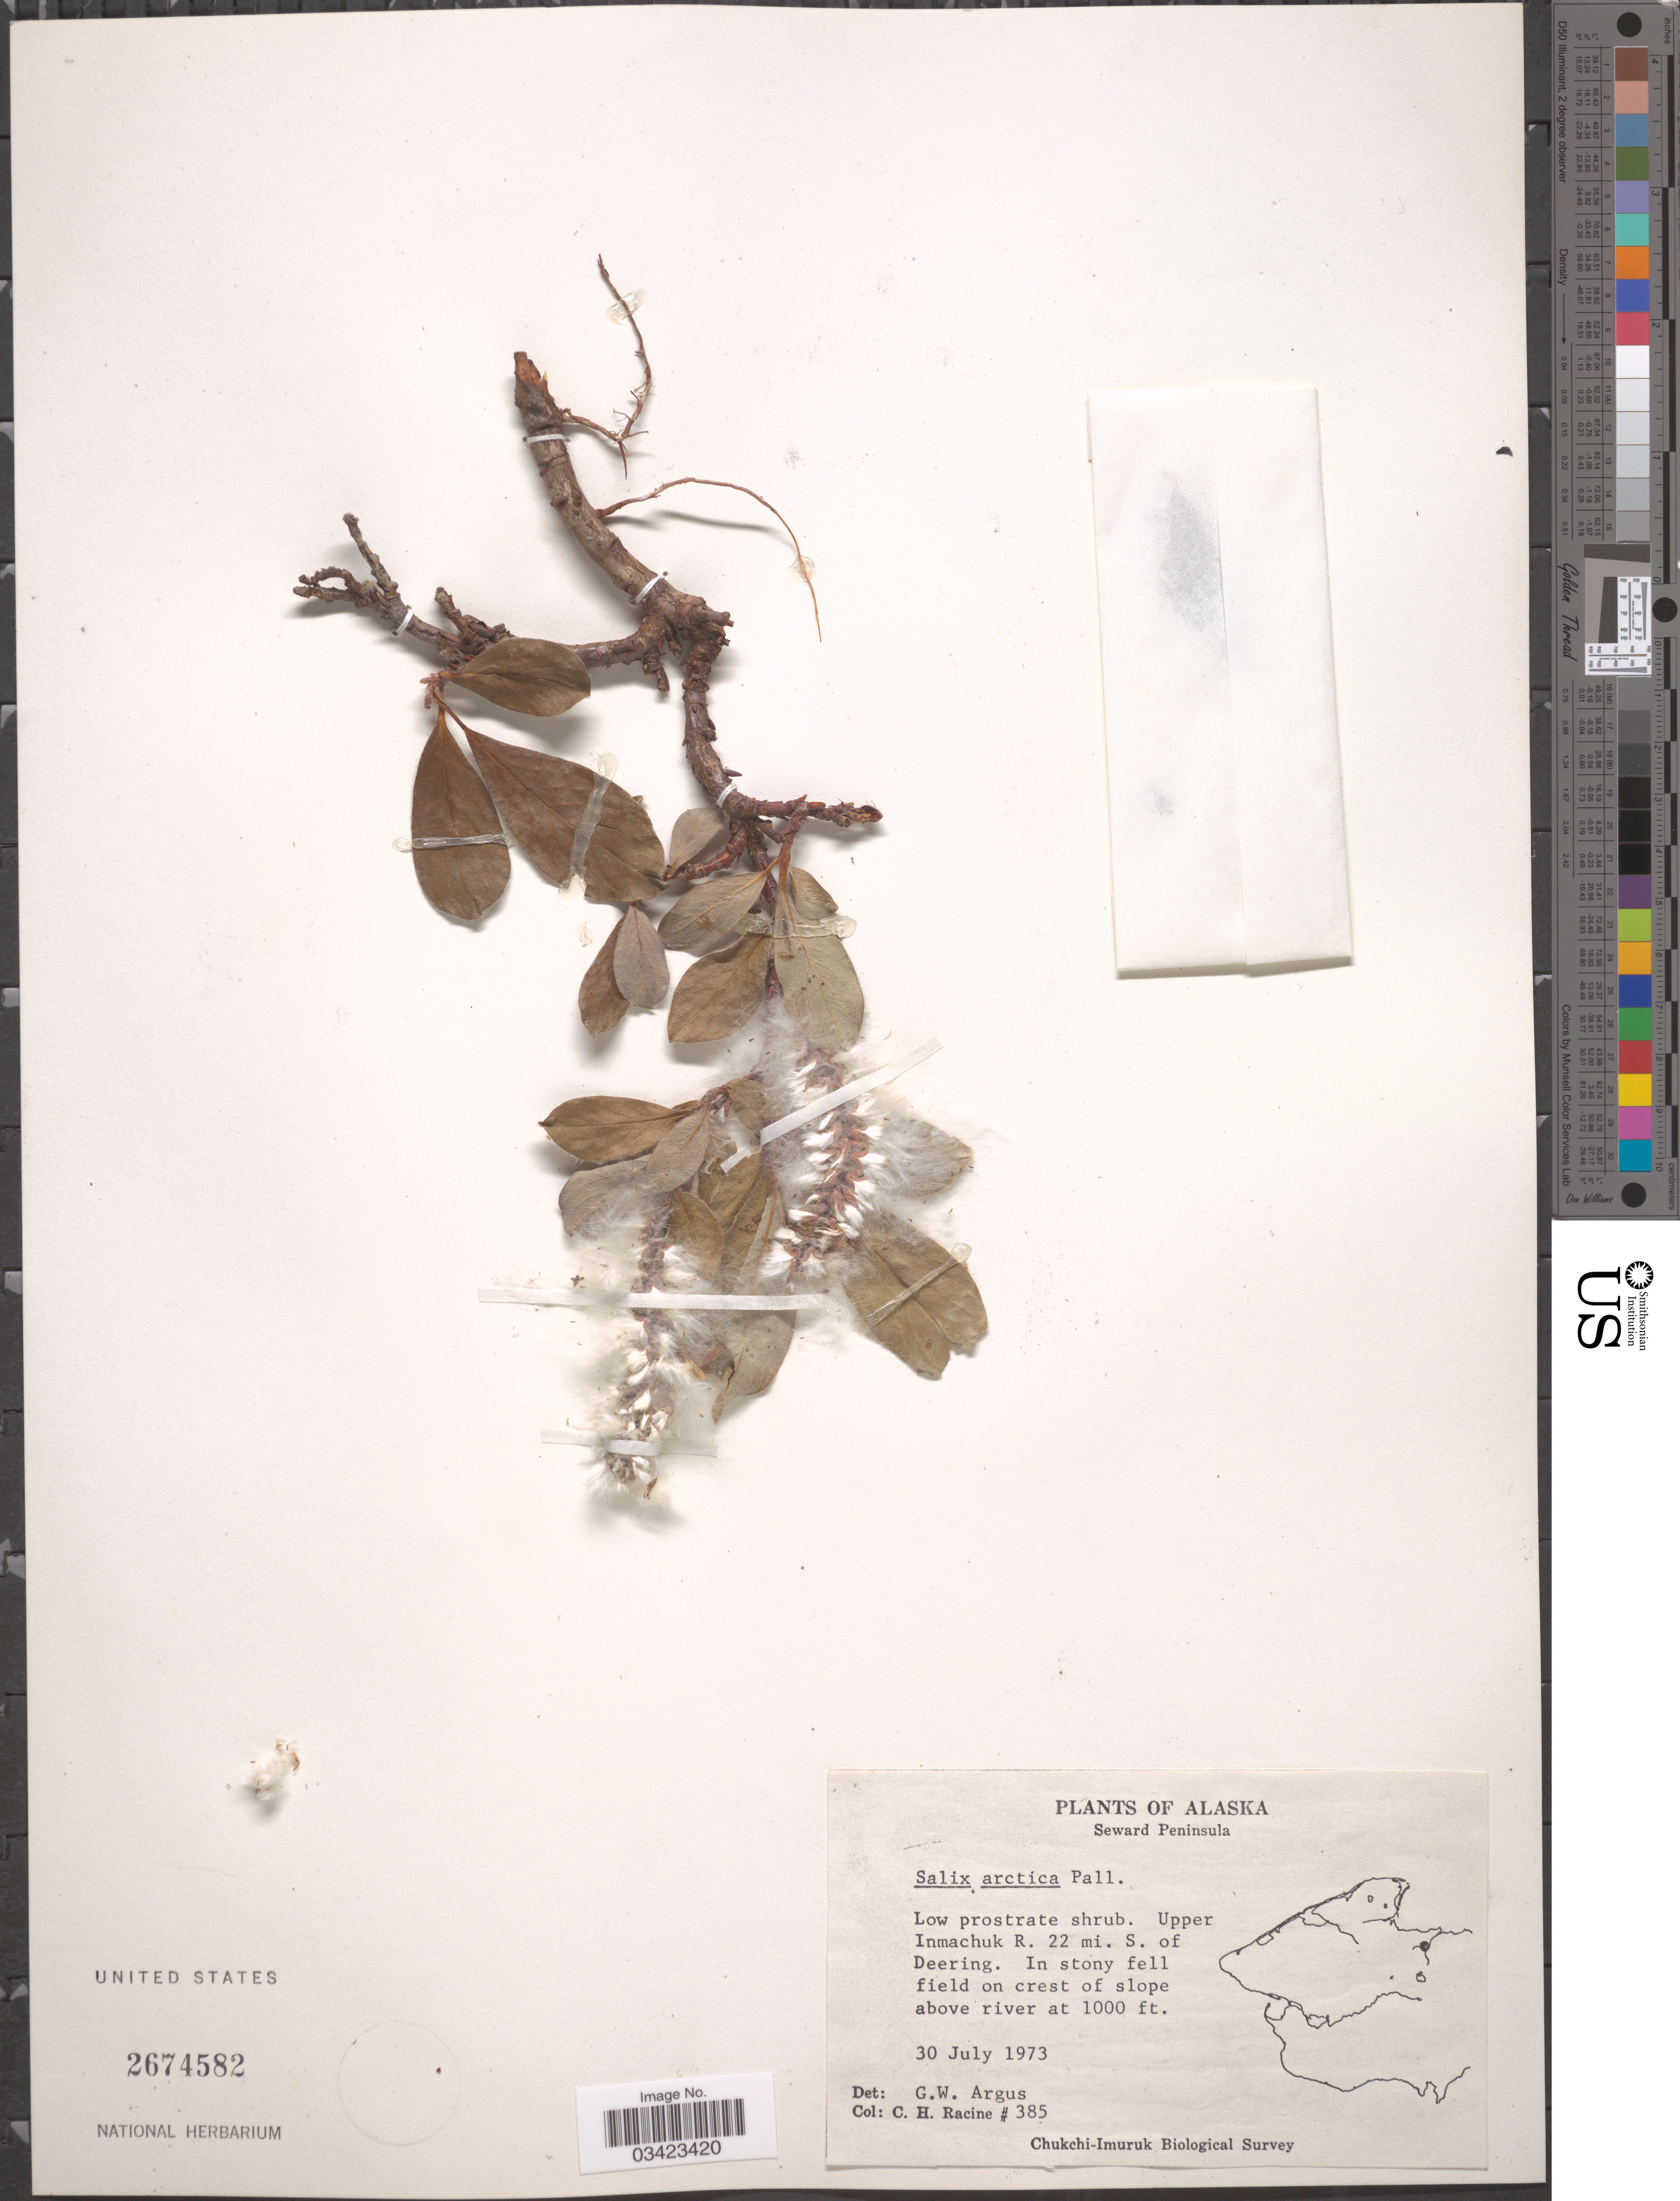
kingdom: Plantae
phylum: Tracheophyta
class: Magnoliopsida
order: Malpighiales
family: Salicaceae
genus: Salix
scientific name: Salix arctica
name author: Pall.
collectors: C. Racine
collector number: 385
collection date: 1973-07-30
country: United States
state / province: Alaska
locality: Seward Peninsula. Upper Inmachuk R. 22 mi. S. of Deering.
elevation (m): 305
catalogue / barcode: US 2674582